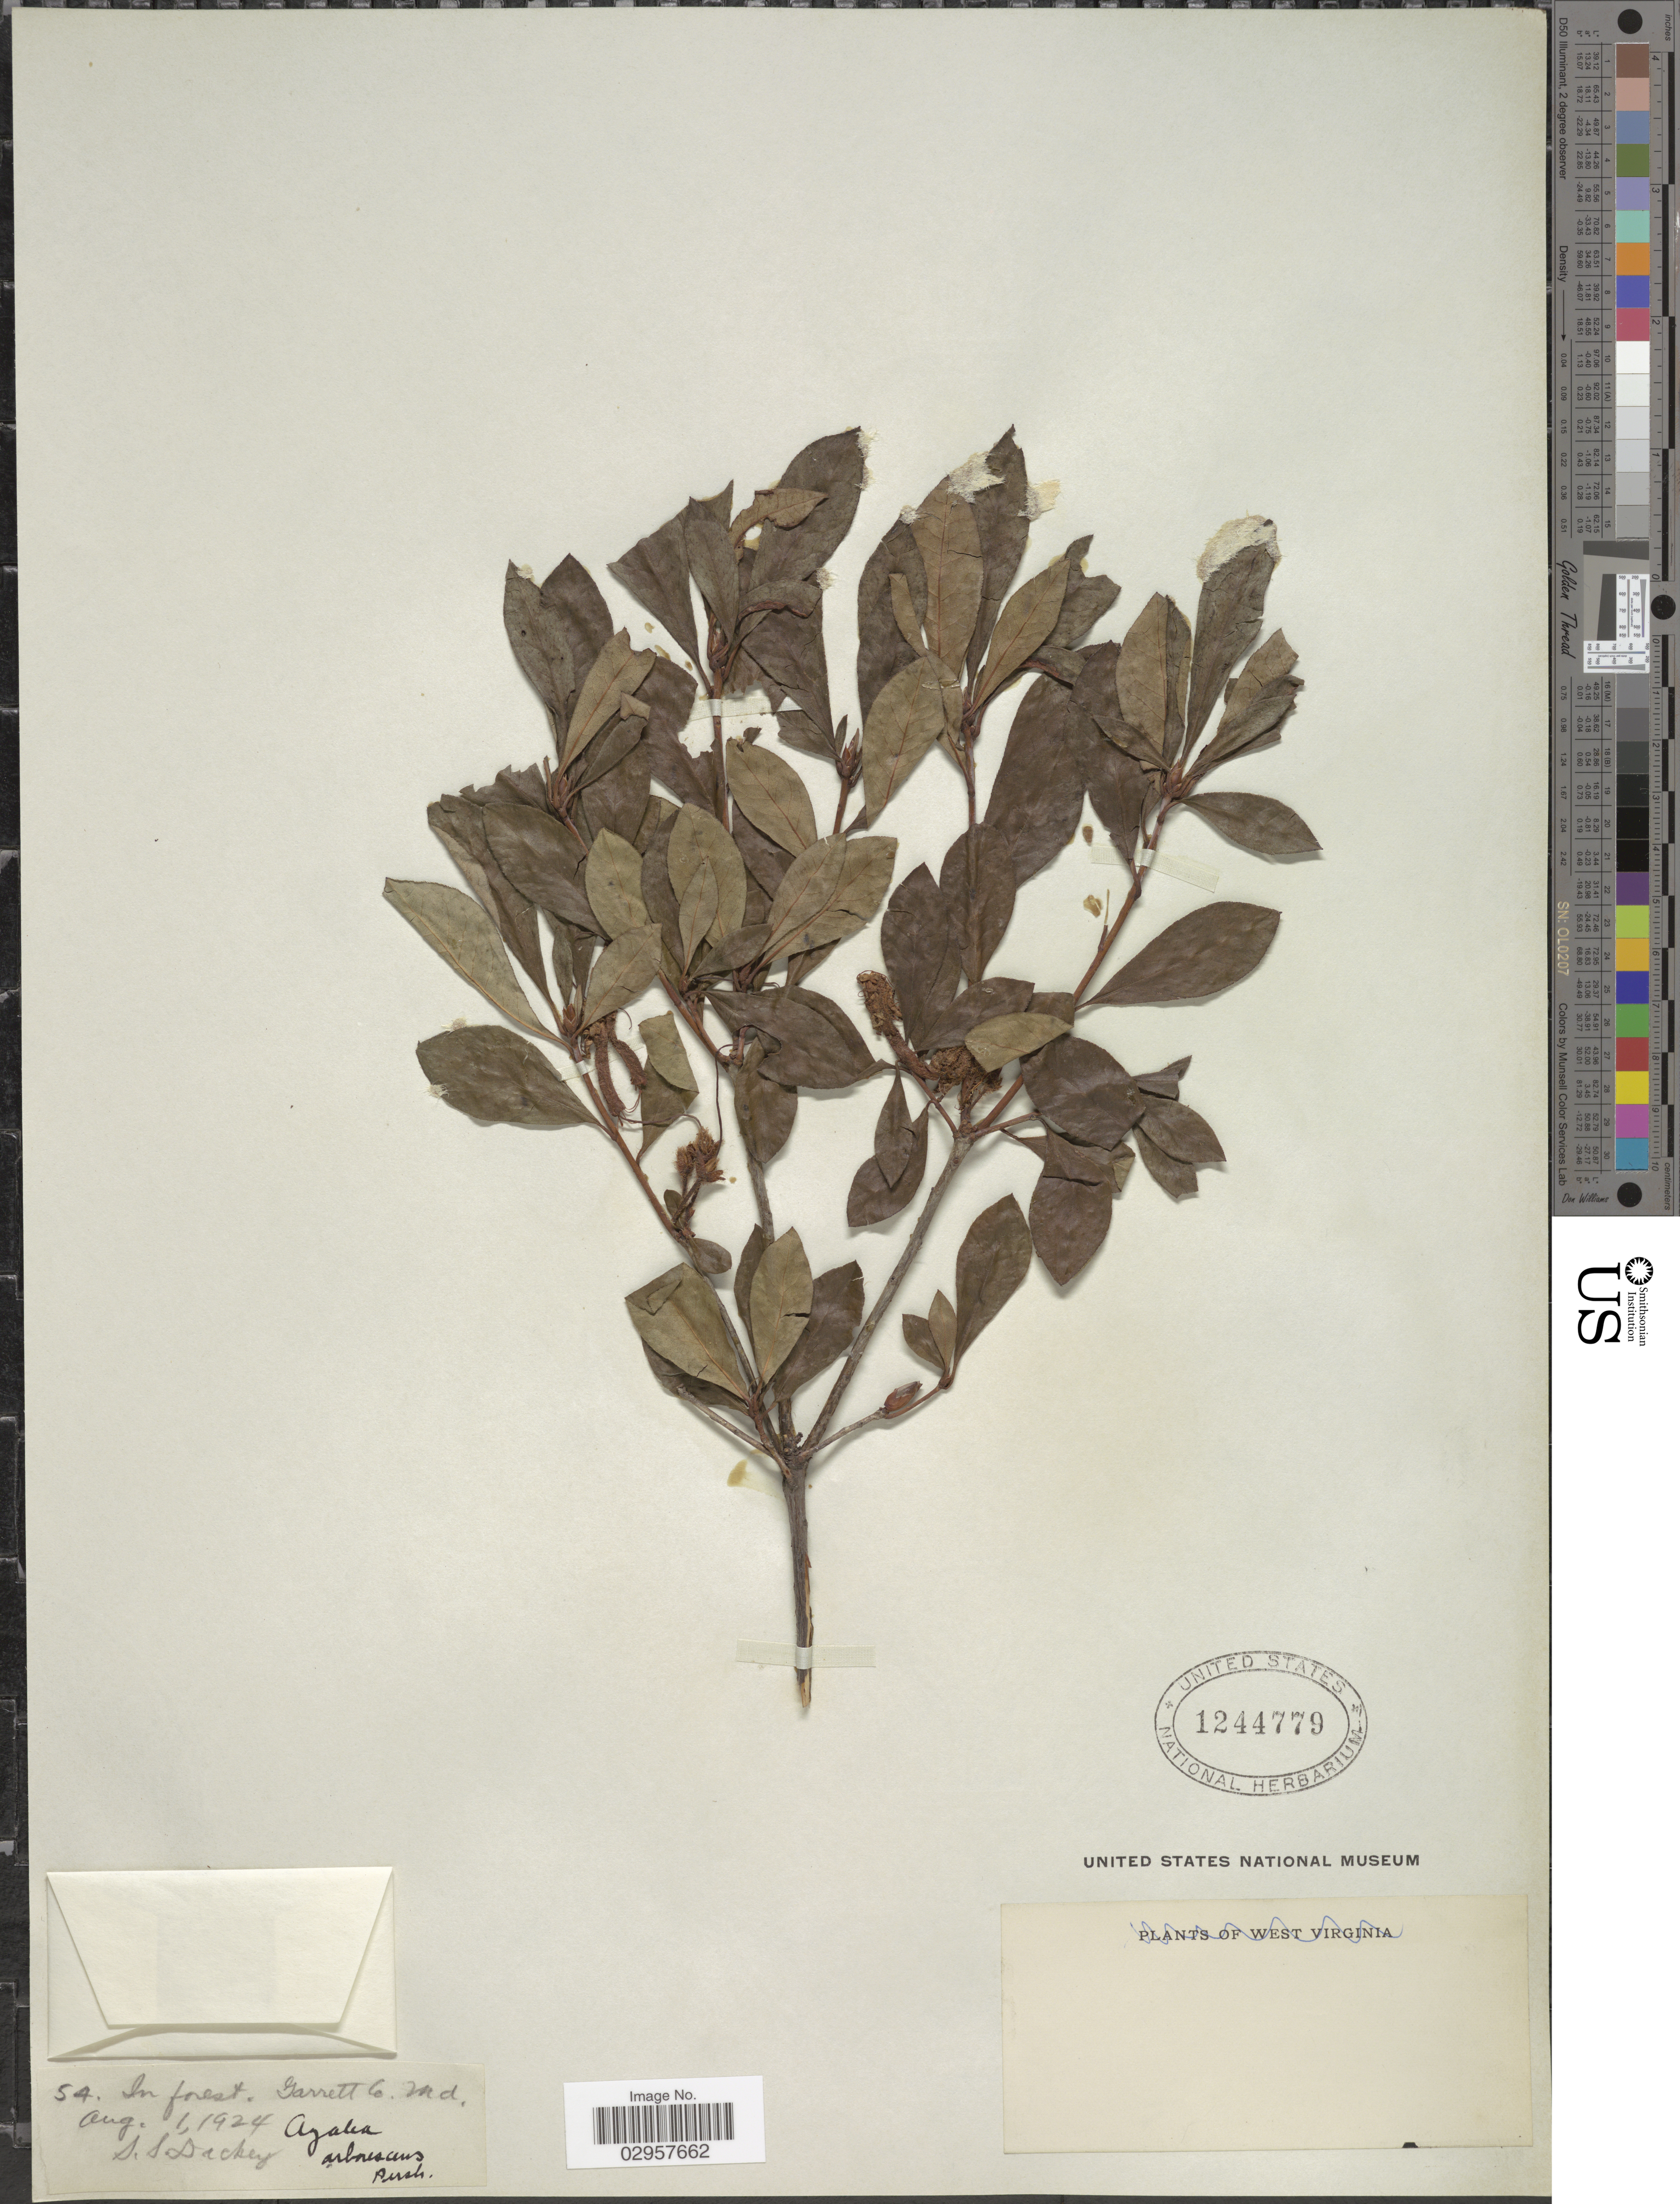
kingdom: Plantae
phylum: Tracheophyta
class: Magnoliopsida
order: Ericales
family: Ericaceae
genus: Rhododendron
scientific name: Rhododendron arborescens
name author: (Pursh) Torr.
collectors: S. Dickey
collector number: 54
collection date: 1924-08-01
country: United States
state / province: Maryland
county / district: Garrett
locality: Garrett Co.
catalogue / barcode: US 1244779